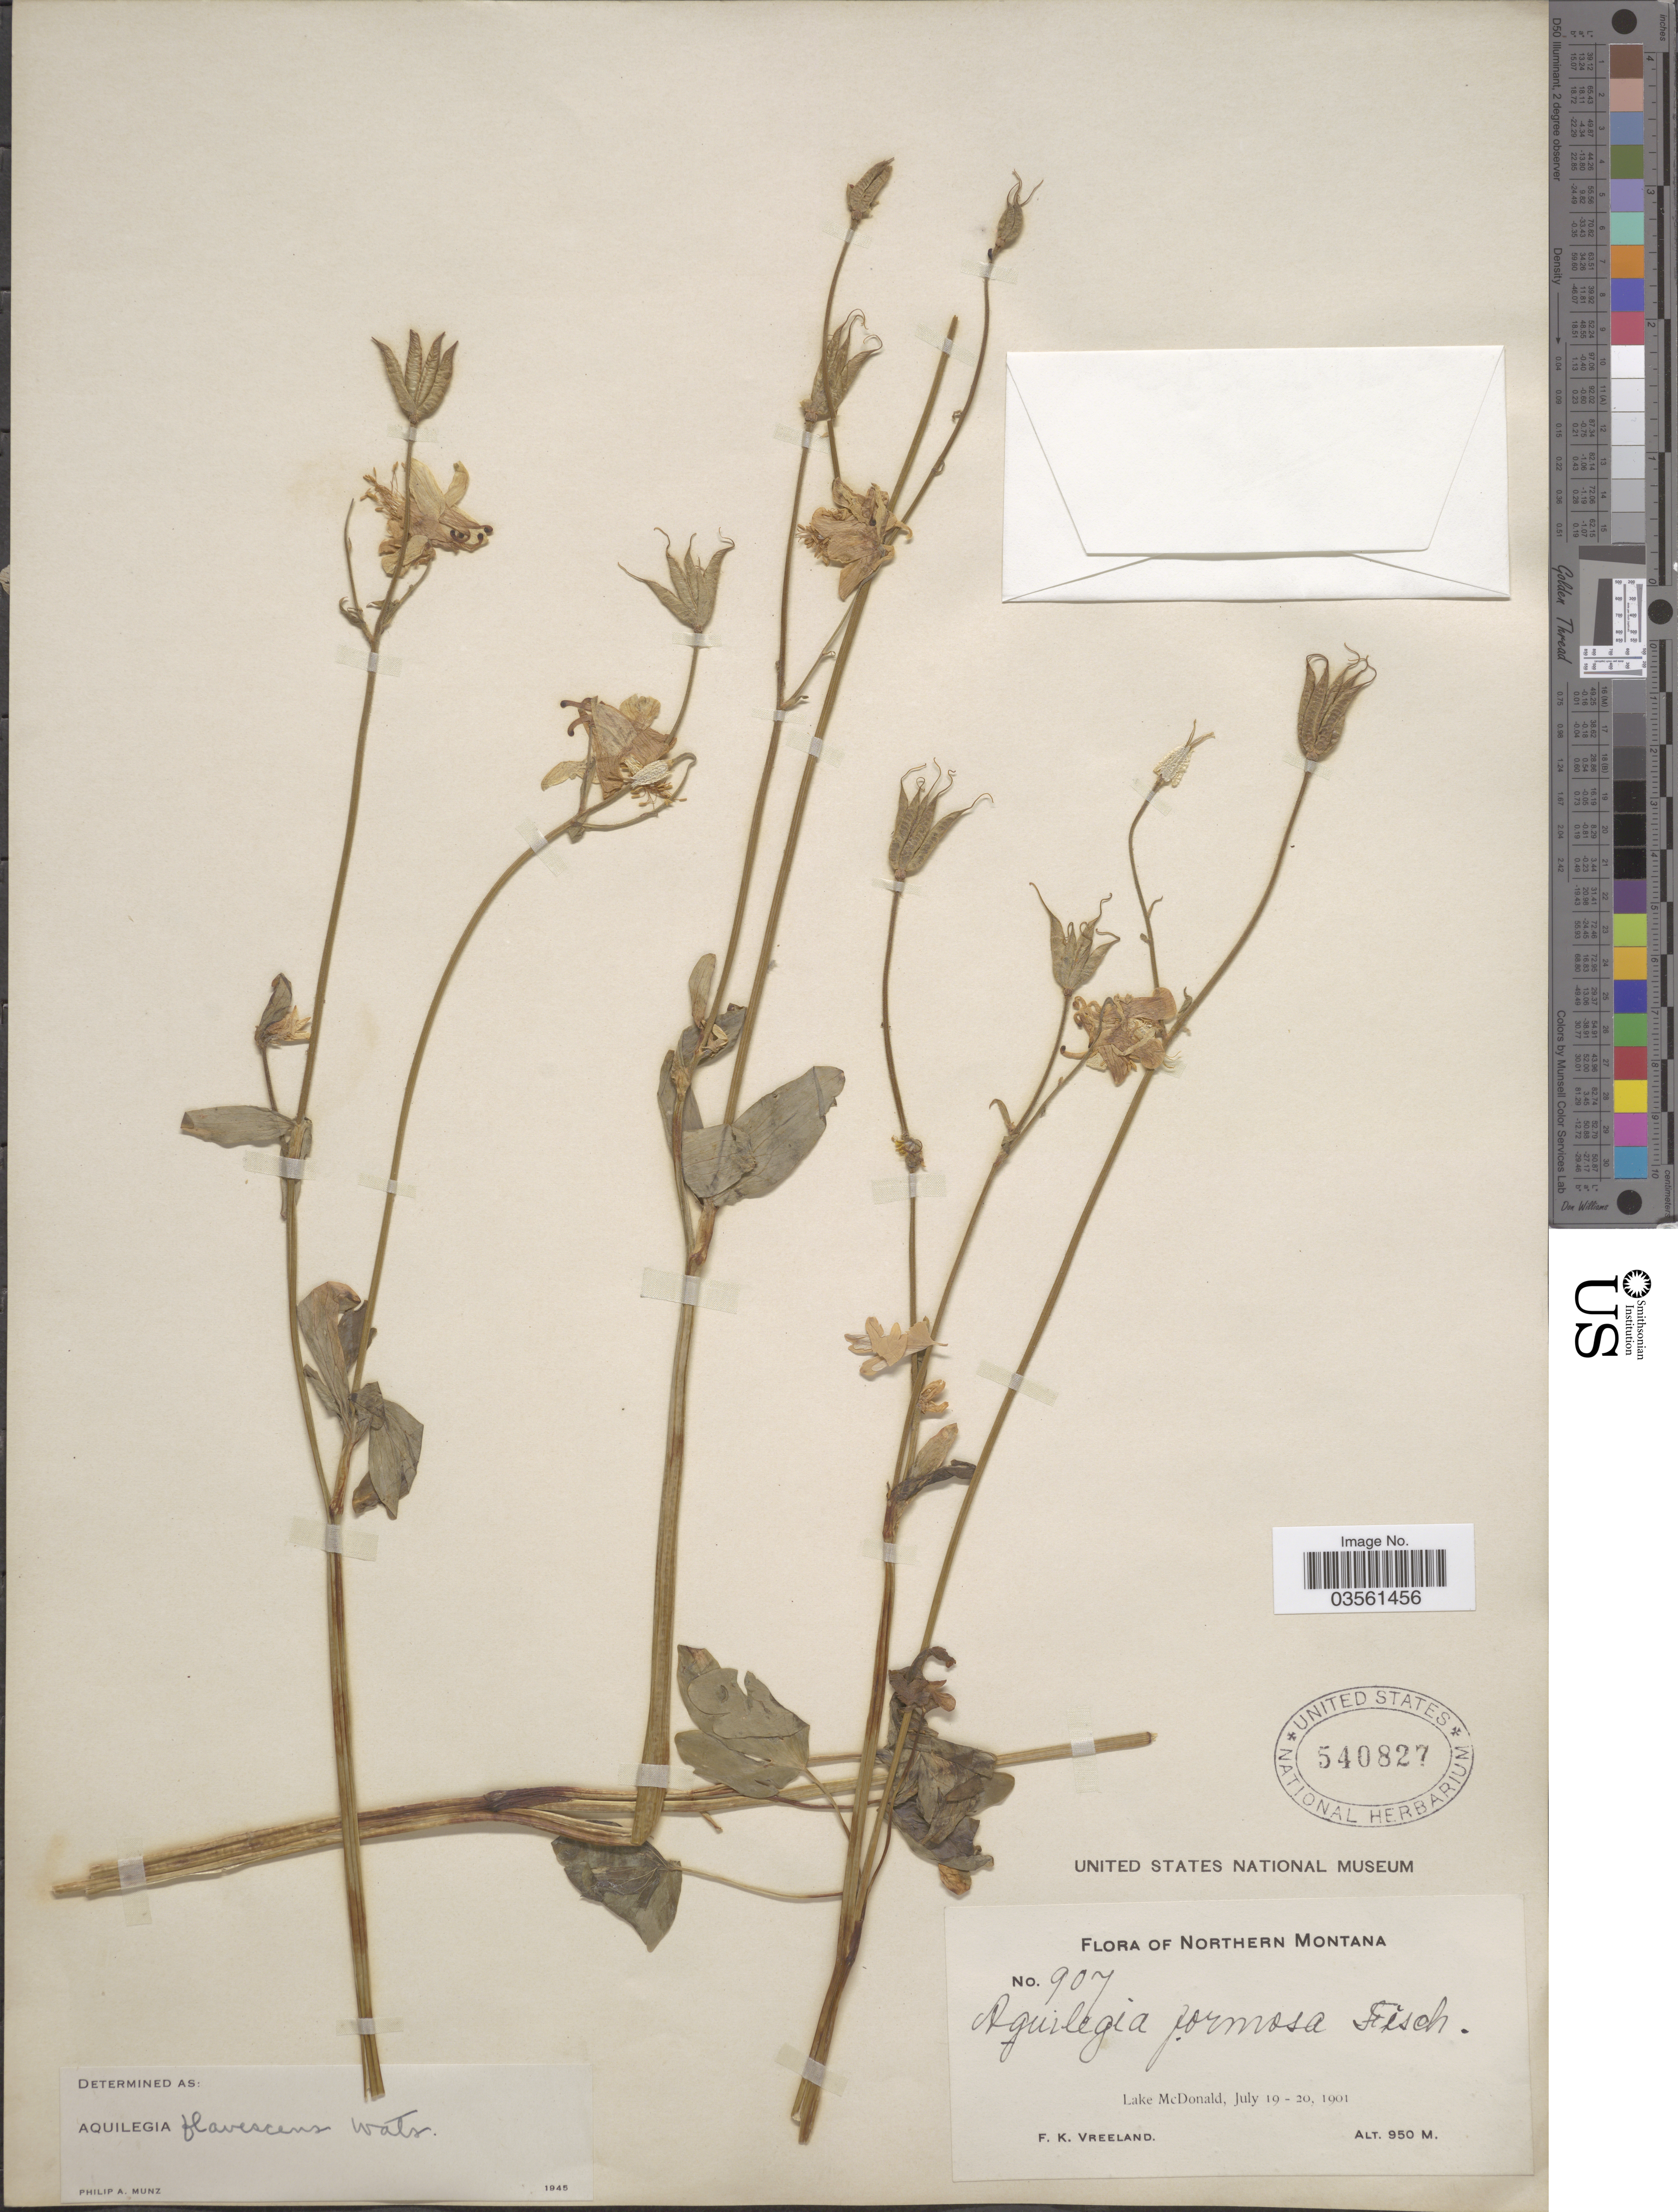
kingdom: Plantae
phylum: Tracheophyta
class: Magnoliopsida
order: Ranunculales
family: Ranunculaceae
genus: Aquilegia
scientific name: Aquilegia flavescens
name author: S. Watson in C. King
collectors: F. Vreeland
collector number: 907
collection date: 1901-07-19/1901-07-20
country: United States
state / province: Montana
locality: Northern Montana. Lake McDonald.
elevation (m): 950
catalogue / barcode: US 540827